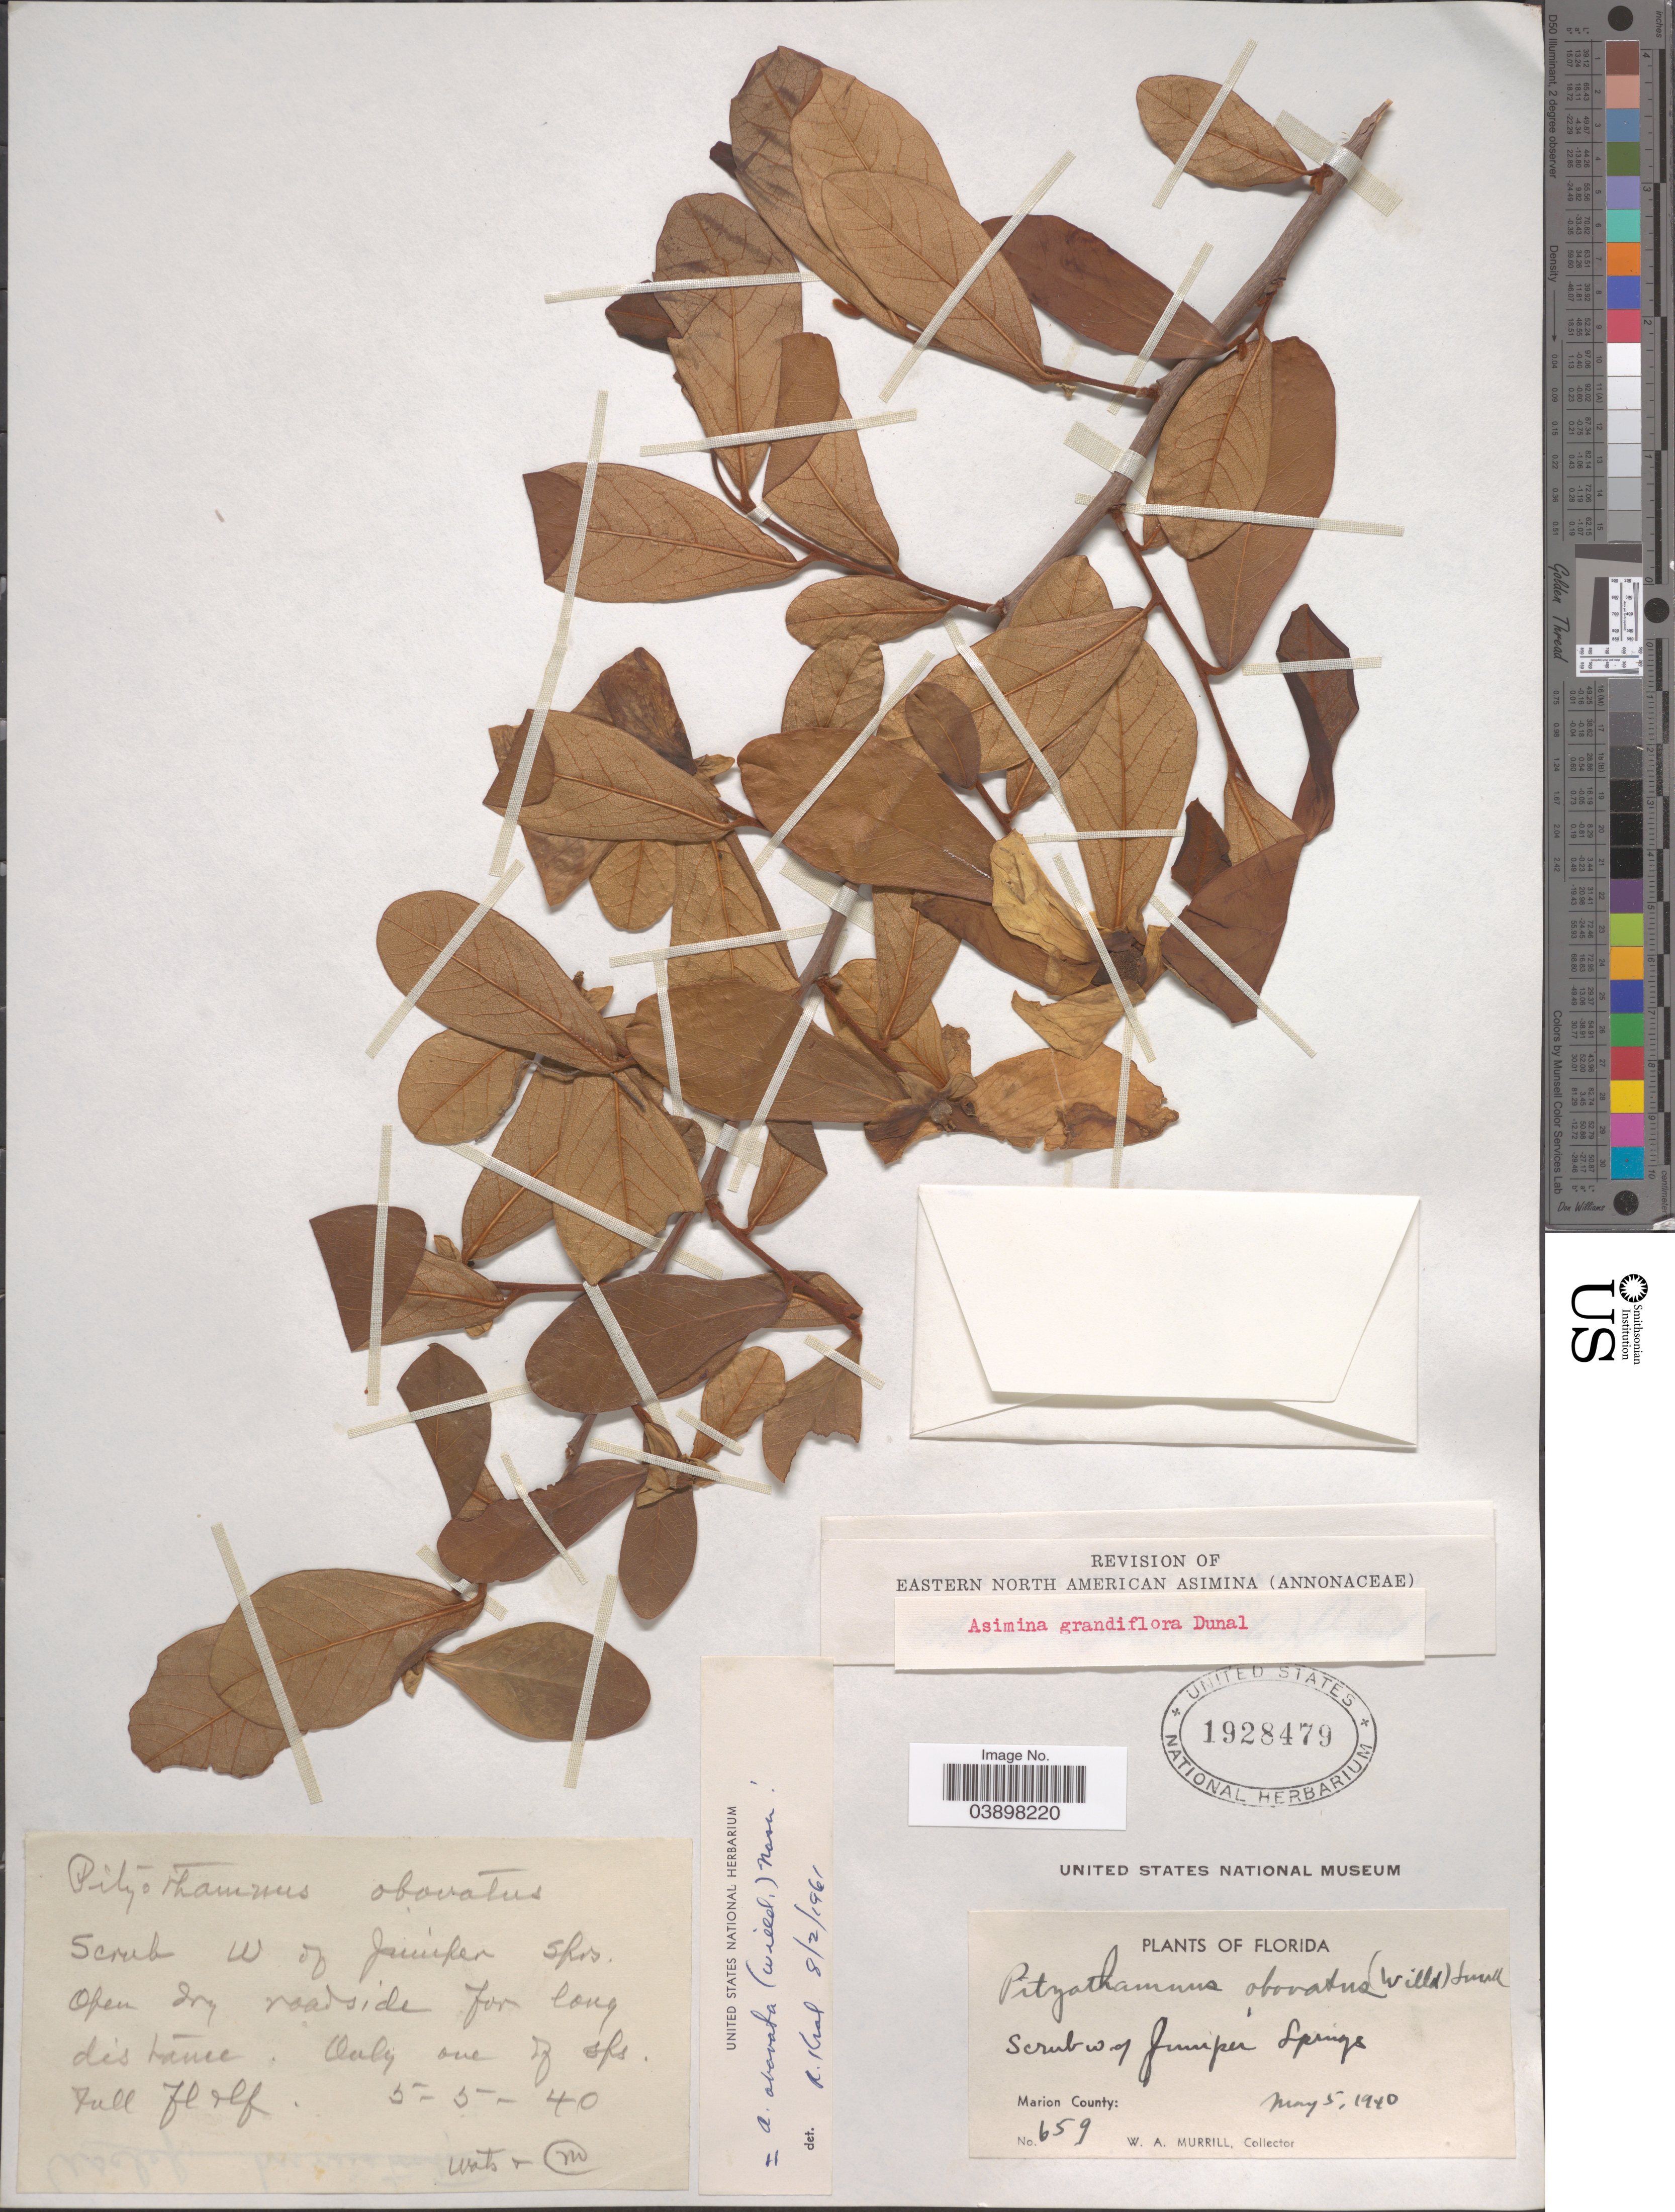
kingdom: Plantae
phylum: Tracheophyta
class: Magnoliopsida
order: Magnoliales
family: Annonaceae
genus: Asimina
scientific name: Asimina obovata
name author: (Willd.) Nash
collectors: W. A. Murrill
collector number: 659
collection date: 1940-05-05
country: United States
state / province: Florida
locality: W of Juniper Springs. Marion County.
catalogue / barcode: US 1928479